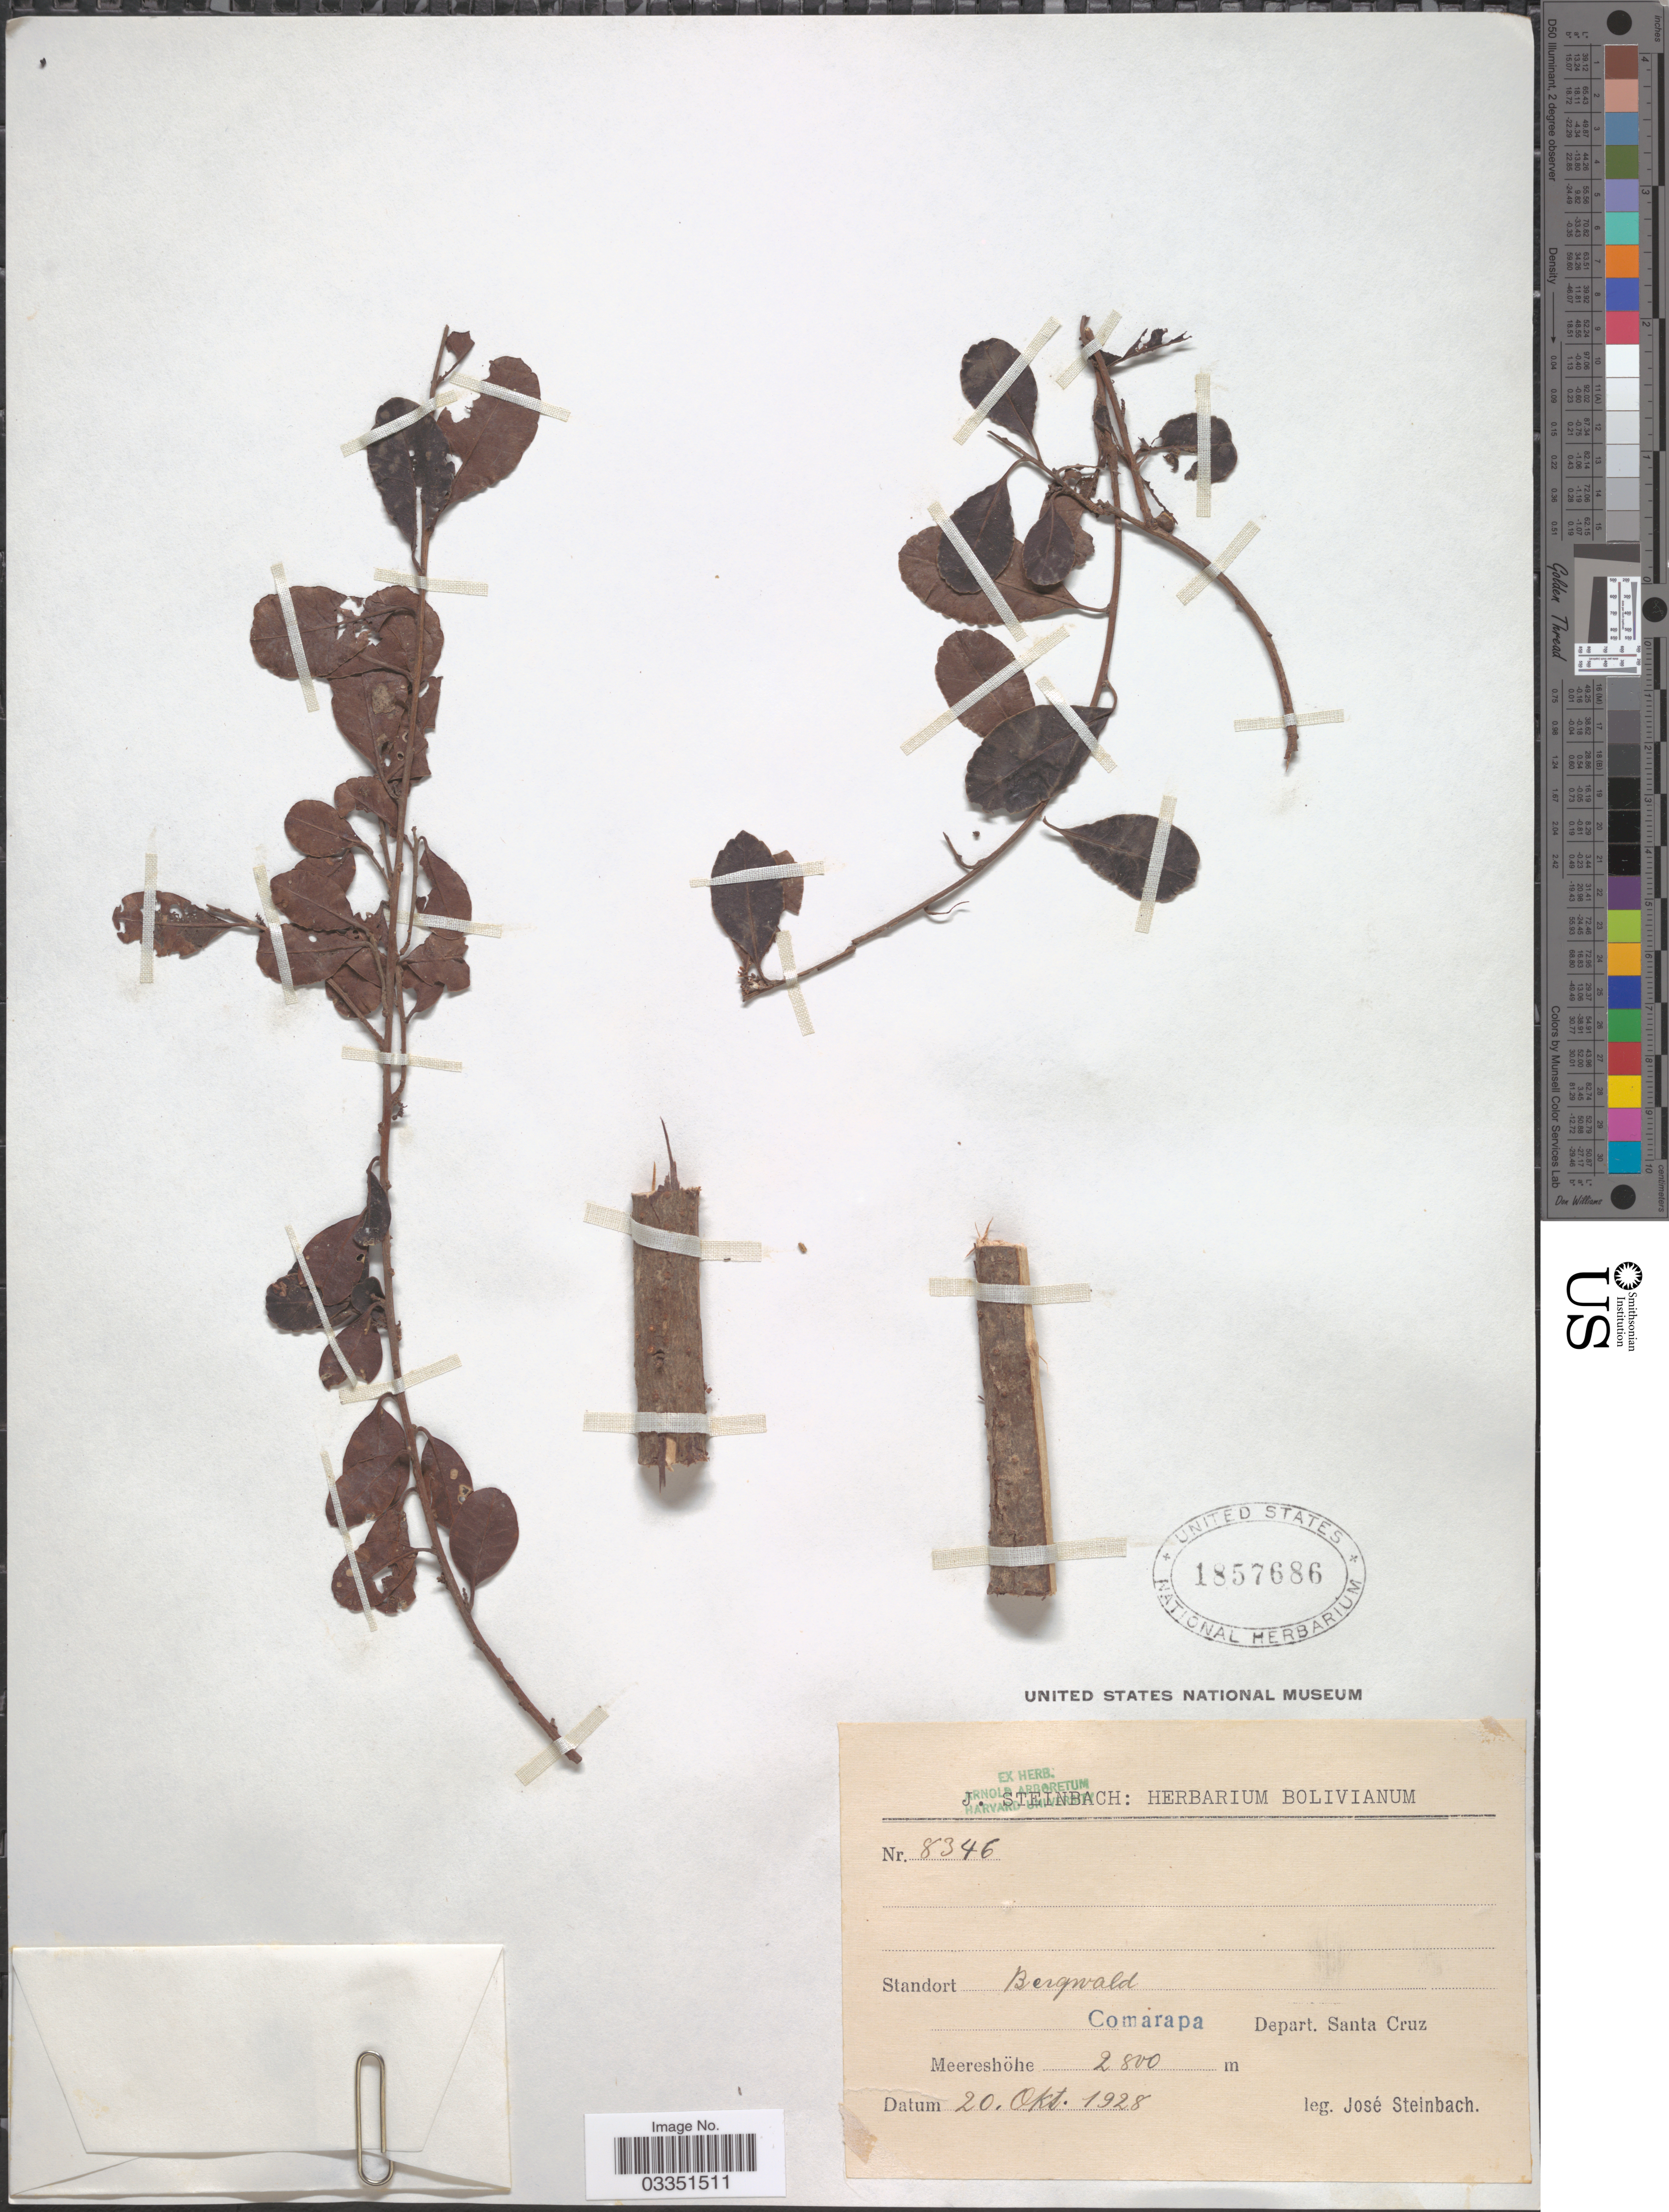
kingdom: Plantae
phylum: Tracheophyta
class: Magnoliopsida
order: Aquifoliales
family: Aquifoliaceae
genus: Ilex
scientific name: Ilex sp.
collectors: J. Steinbach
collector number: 8346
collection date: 1928-10-20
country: Bolivia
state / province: Santa Cruz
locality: Comarapa, Depart. Santa Cruz.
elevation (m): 2800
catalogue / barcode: US 1857686